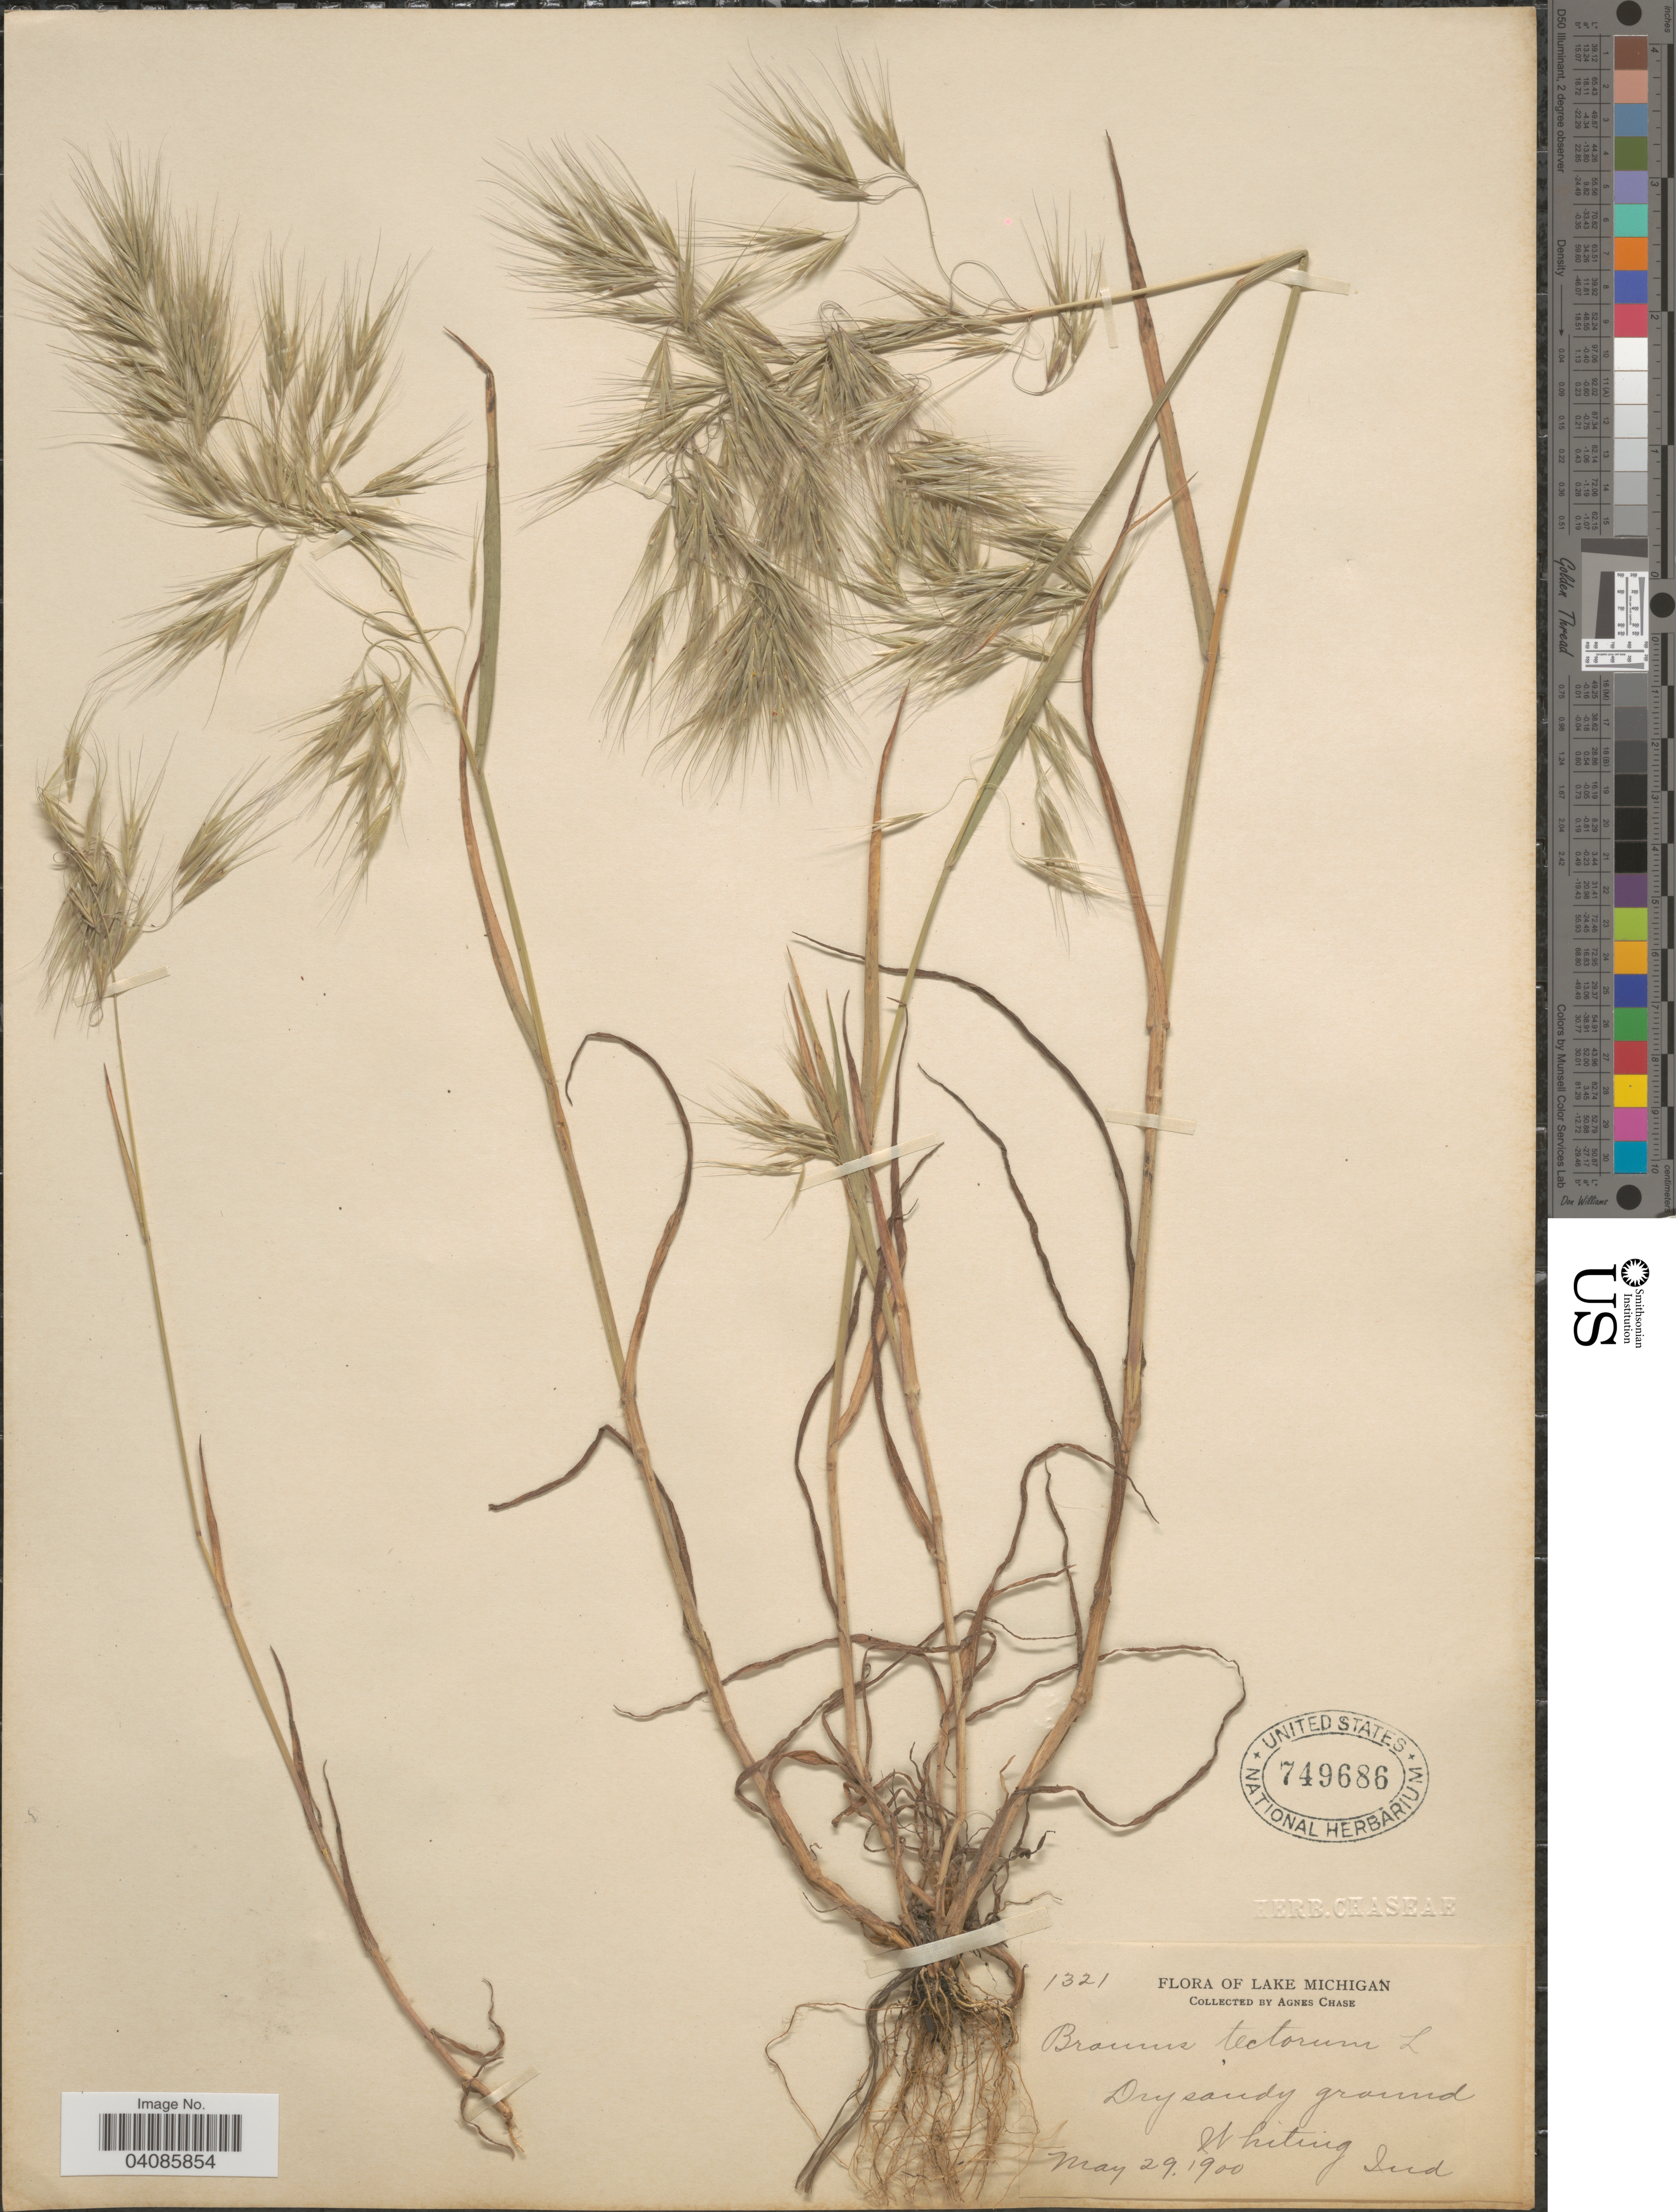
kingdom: Plantae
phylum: Tracheophyta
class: Liliopsida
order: Poales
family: Poaceae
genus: Bromus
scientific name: Bromus tectorum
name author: L.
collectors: A. Chase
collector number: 1321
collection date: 1900-05-29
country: United States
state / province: Indiana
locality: Lake Michigan. Dry sandy ground Whiting.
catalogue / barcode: US 749686